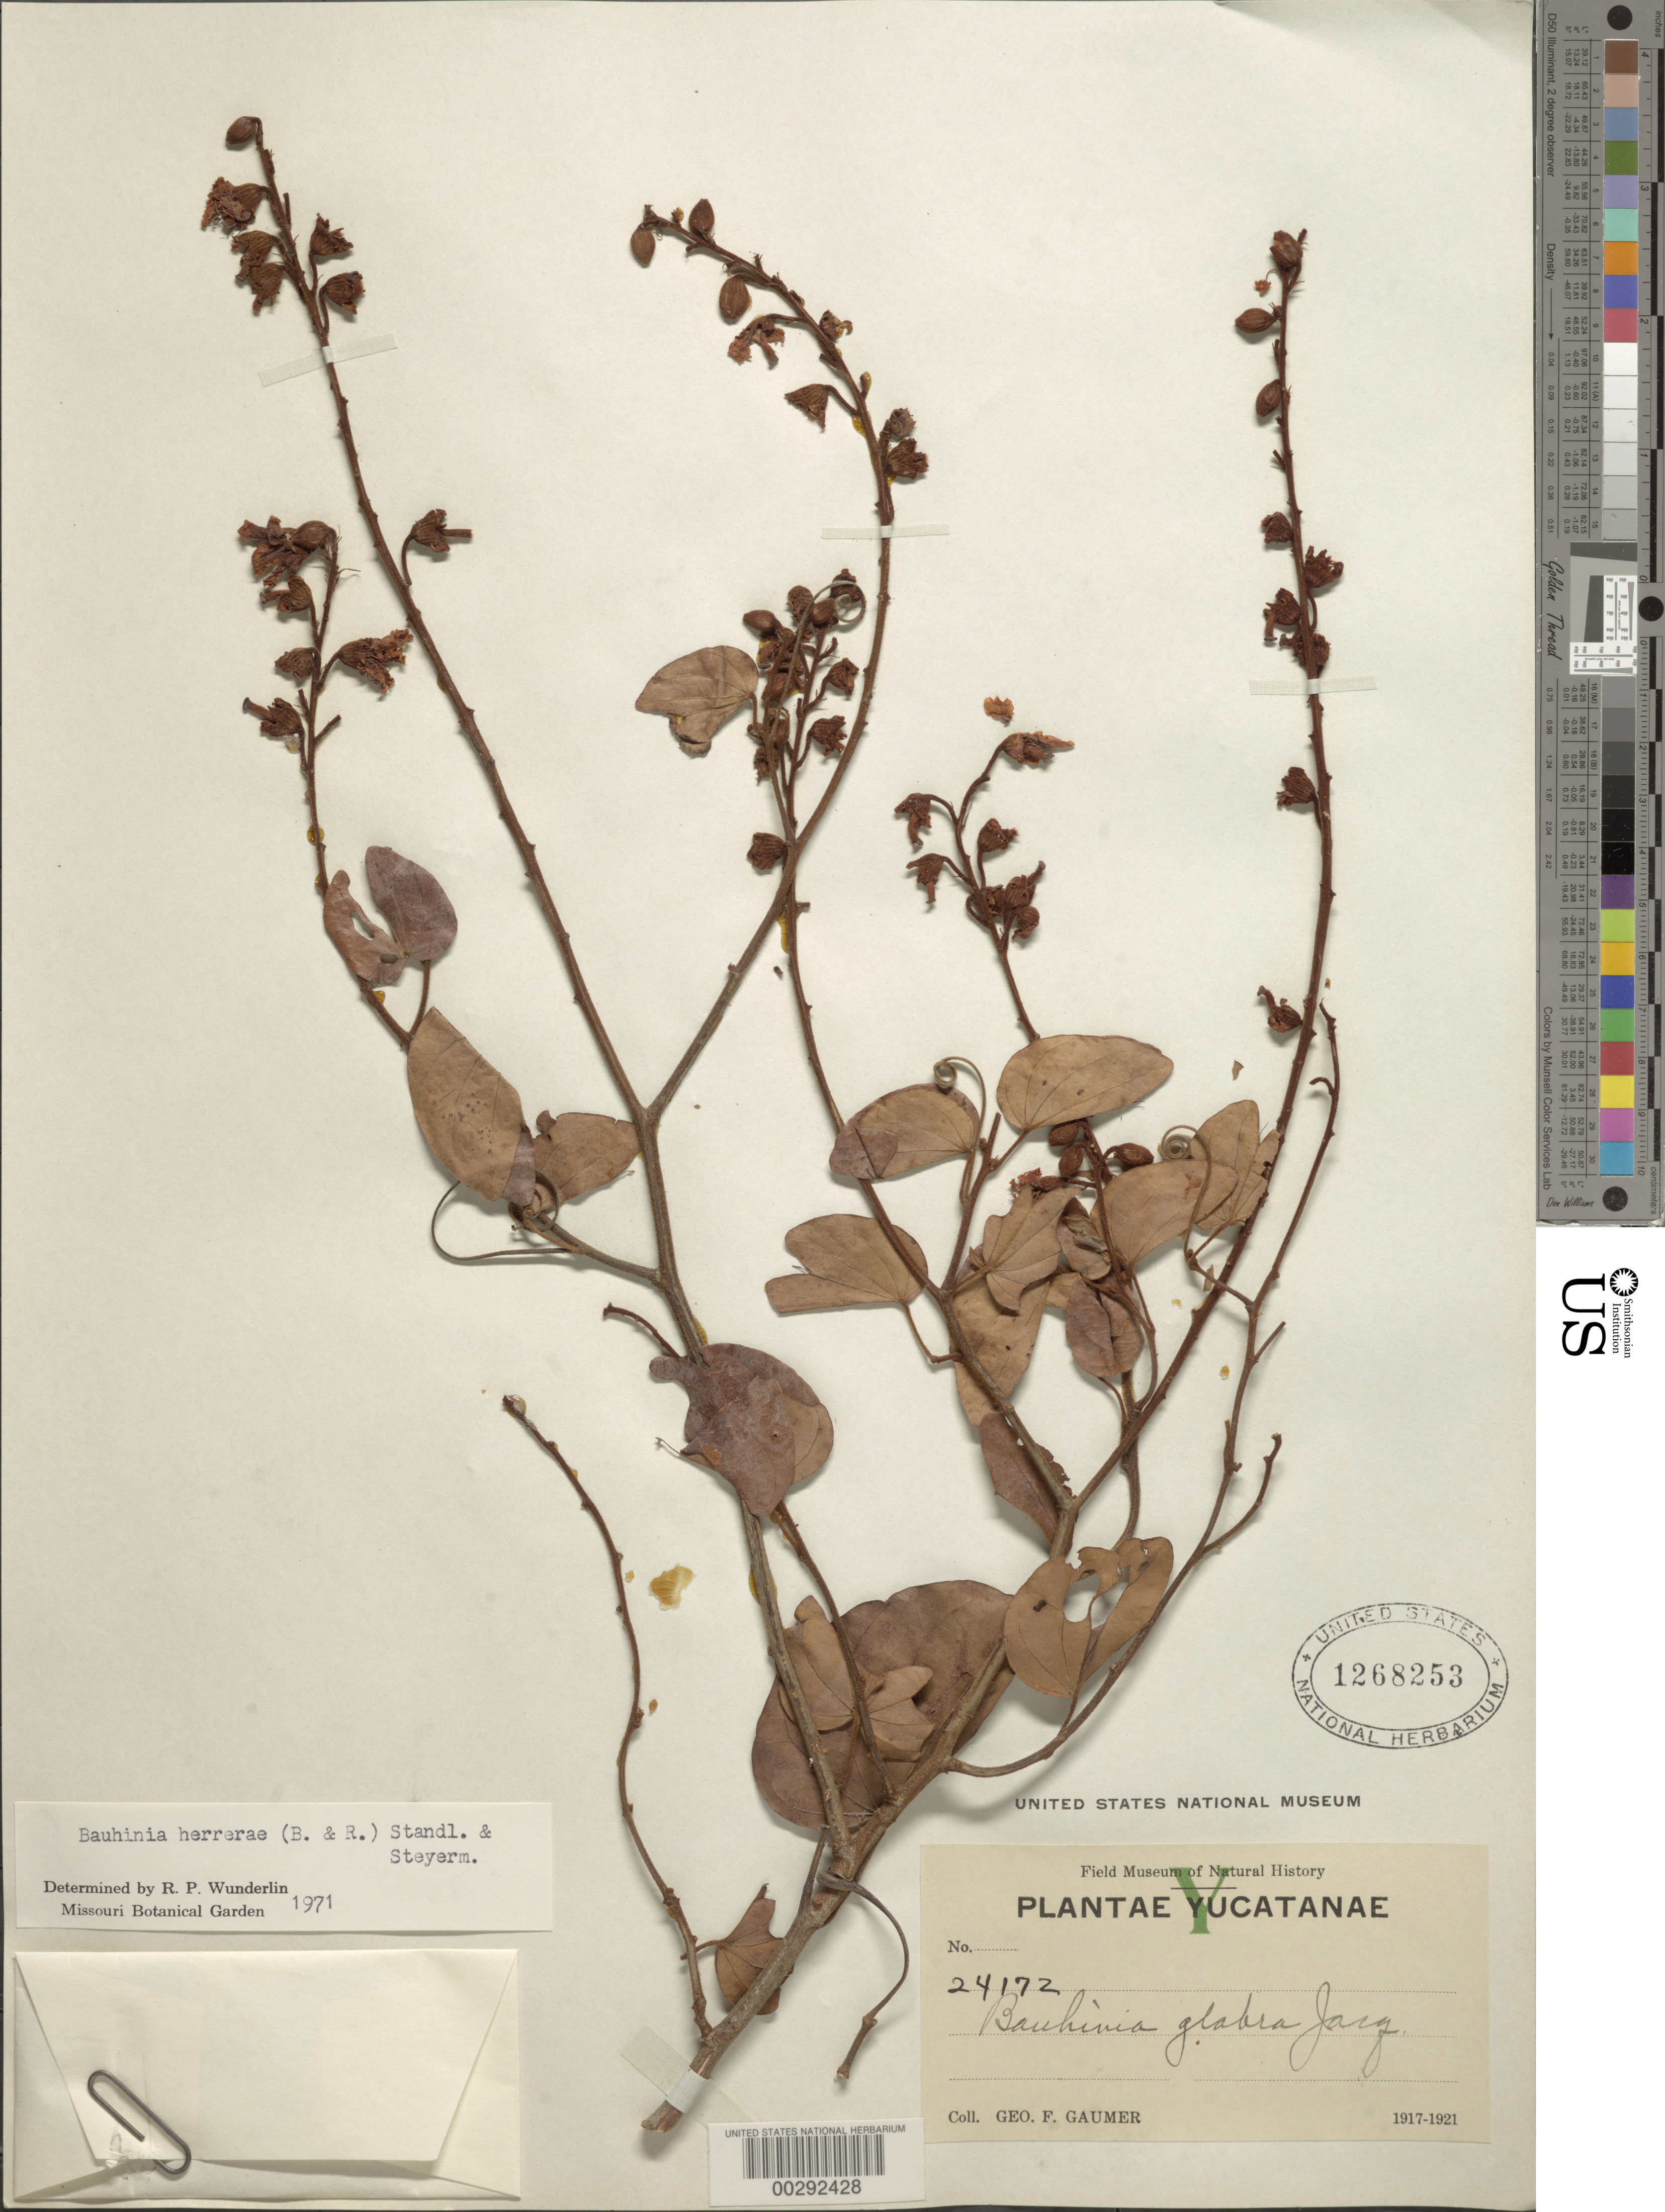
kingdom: Plantae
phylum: Tracheophyta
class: Magnoliopsida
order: Fabales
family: Fabaceae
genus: Bauhinia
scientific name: Bauhinia herrerae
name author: (Britton & Rose) Standl. & Steyerm.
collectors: G. F. Gaumer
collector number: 24172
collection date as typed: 1917 to -- -- 1921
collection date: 1917/1921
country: Mexico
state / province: Yucatán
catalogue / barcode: US 1268253